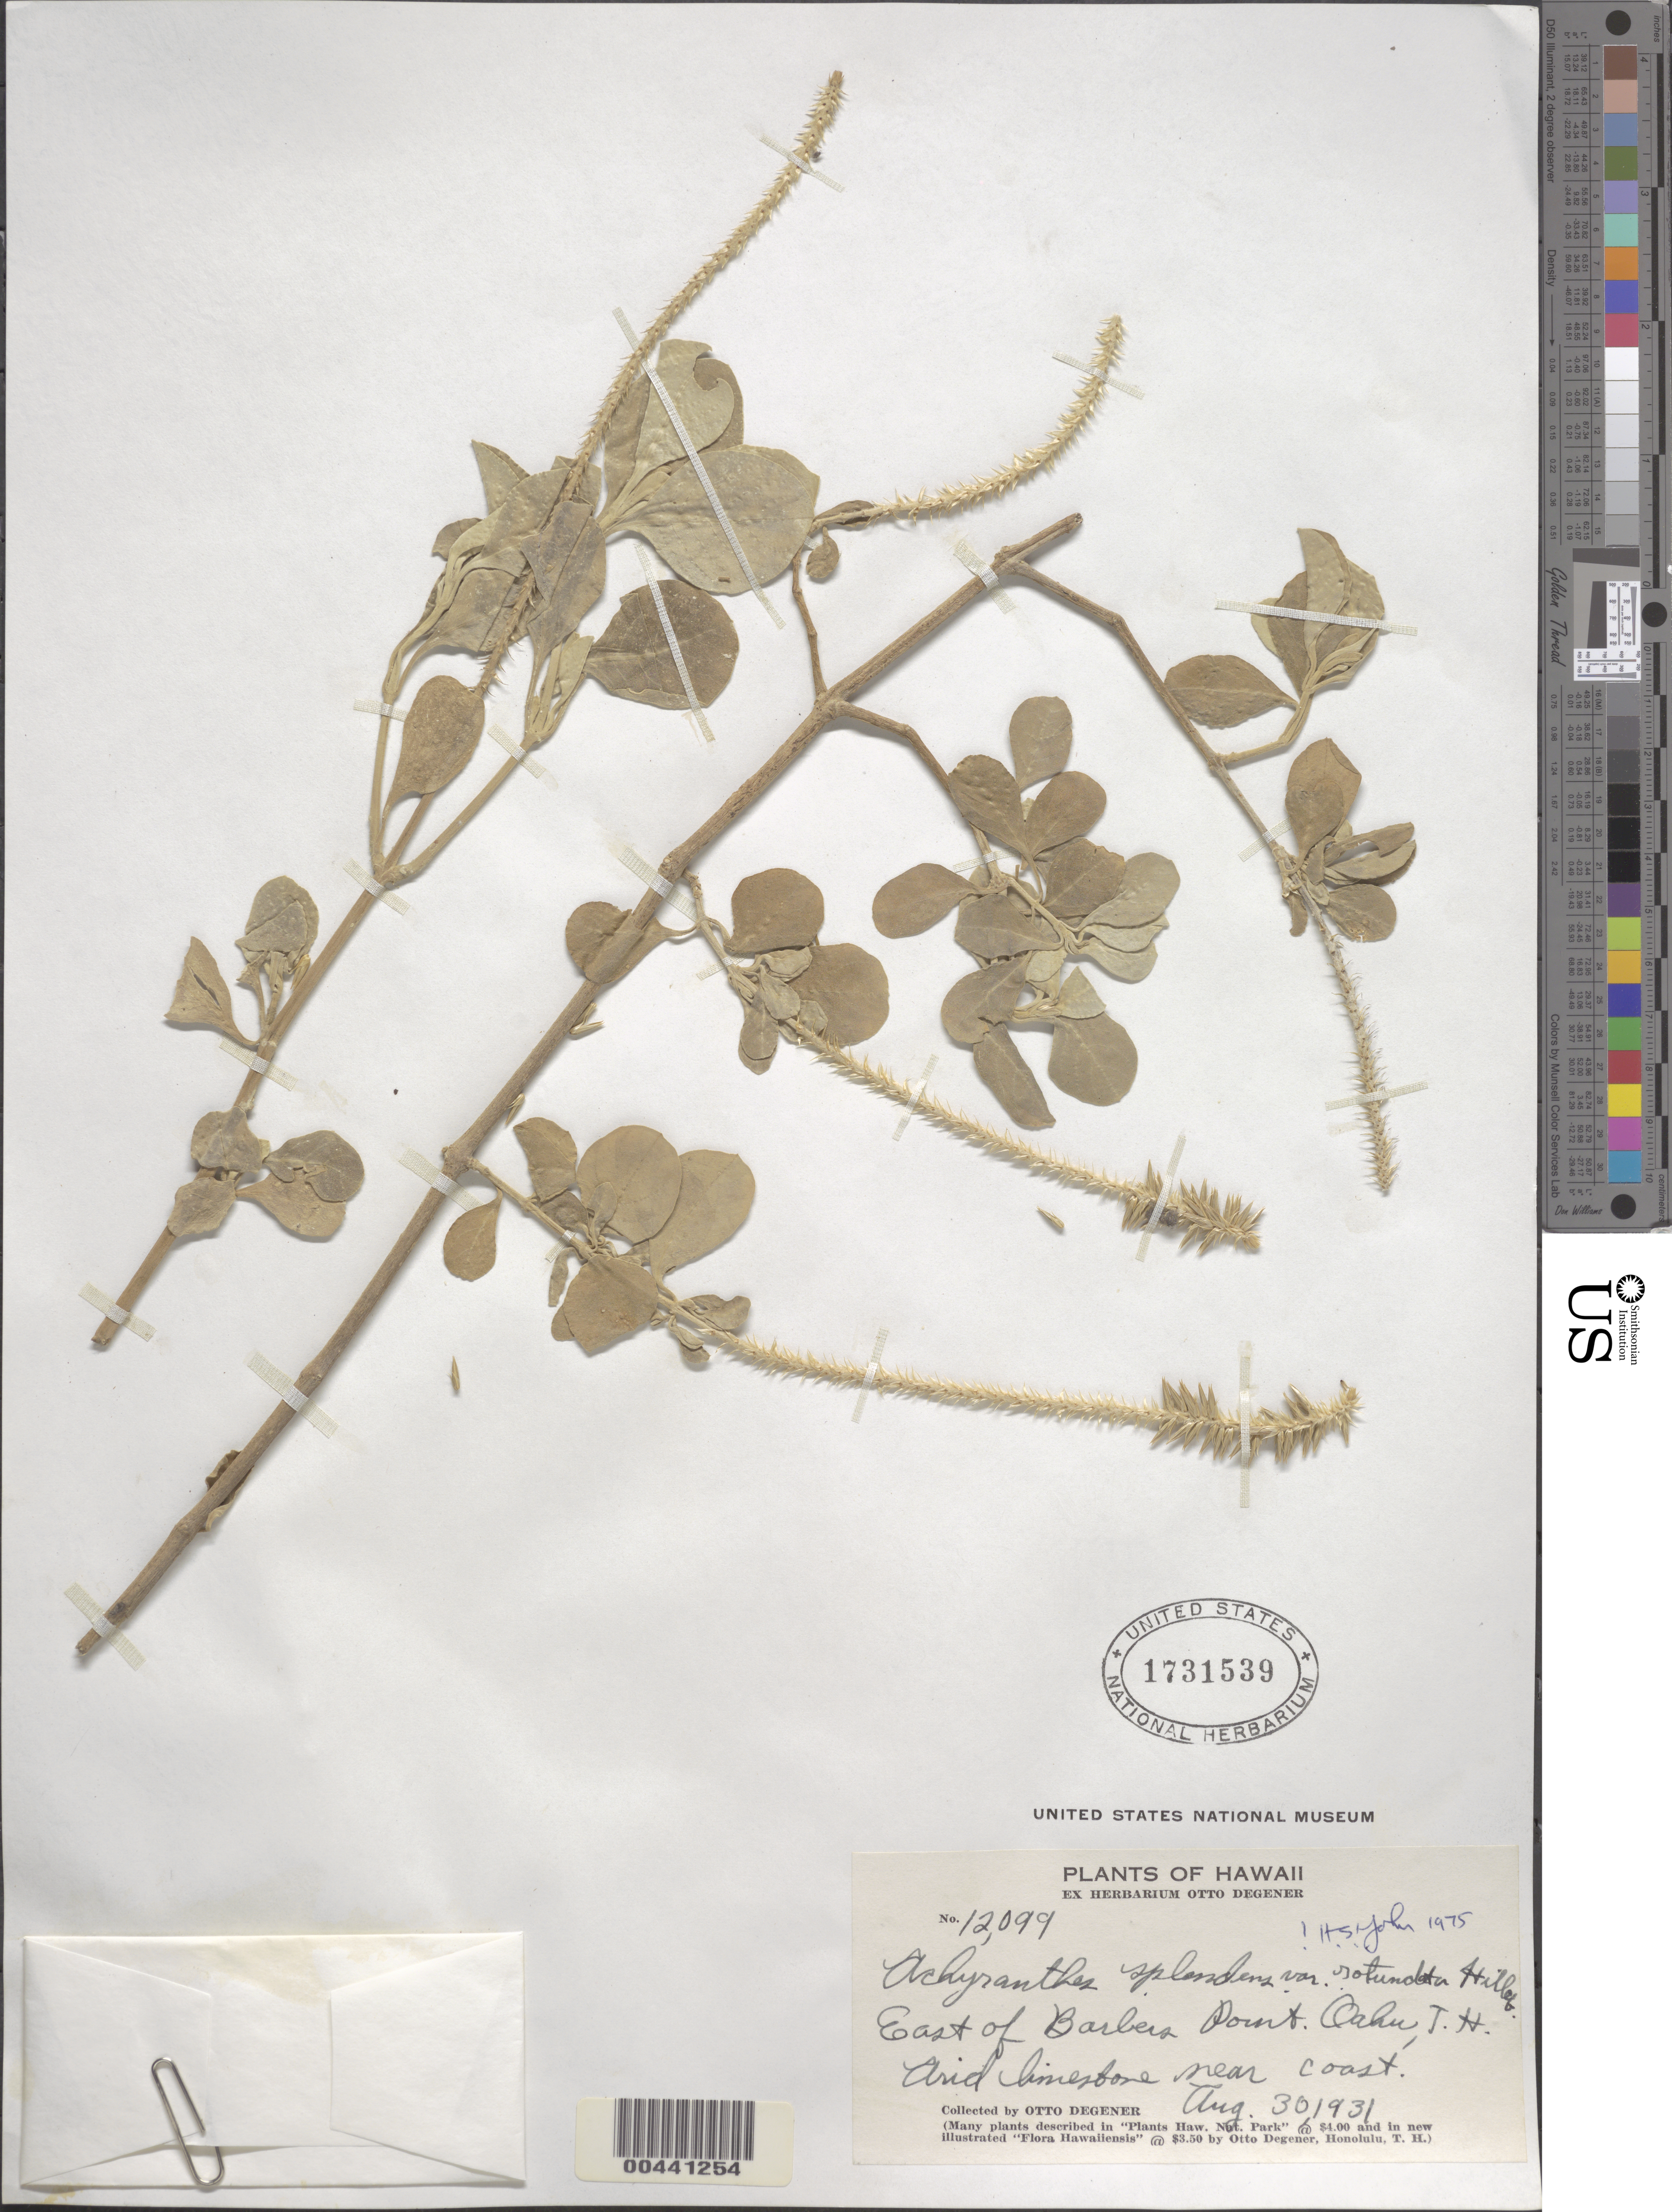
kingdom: Plantae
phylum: Tracheophyta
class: Magnoliopsida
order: Caryophyllales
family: Amaranthaceae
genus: Achyranthes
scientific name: Achyranthes splendens var. rotundata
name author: Hillebr.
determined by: St. John, H.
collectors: O. Degener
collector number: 12099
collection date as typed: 30 Aug 1931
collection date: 1931-08-30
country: United States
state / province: Hawaii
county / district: Honolulu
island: Oahu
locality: East of Barbers Point, near coast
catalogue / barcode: US 1731539